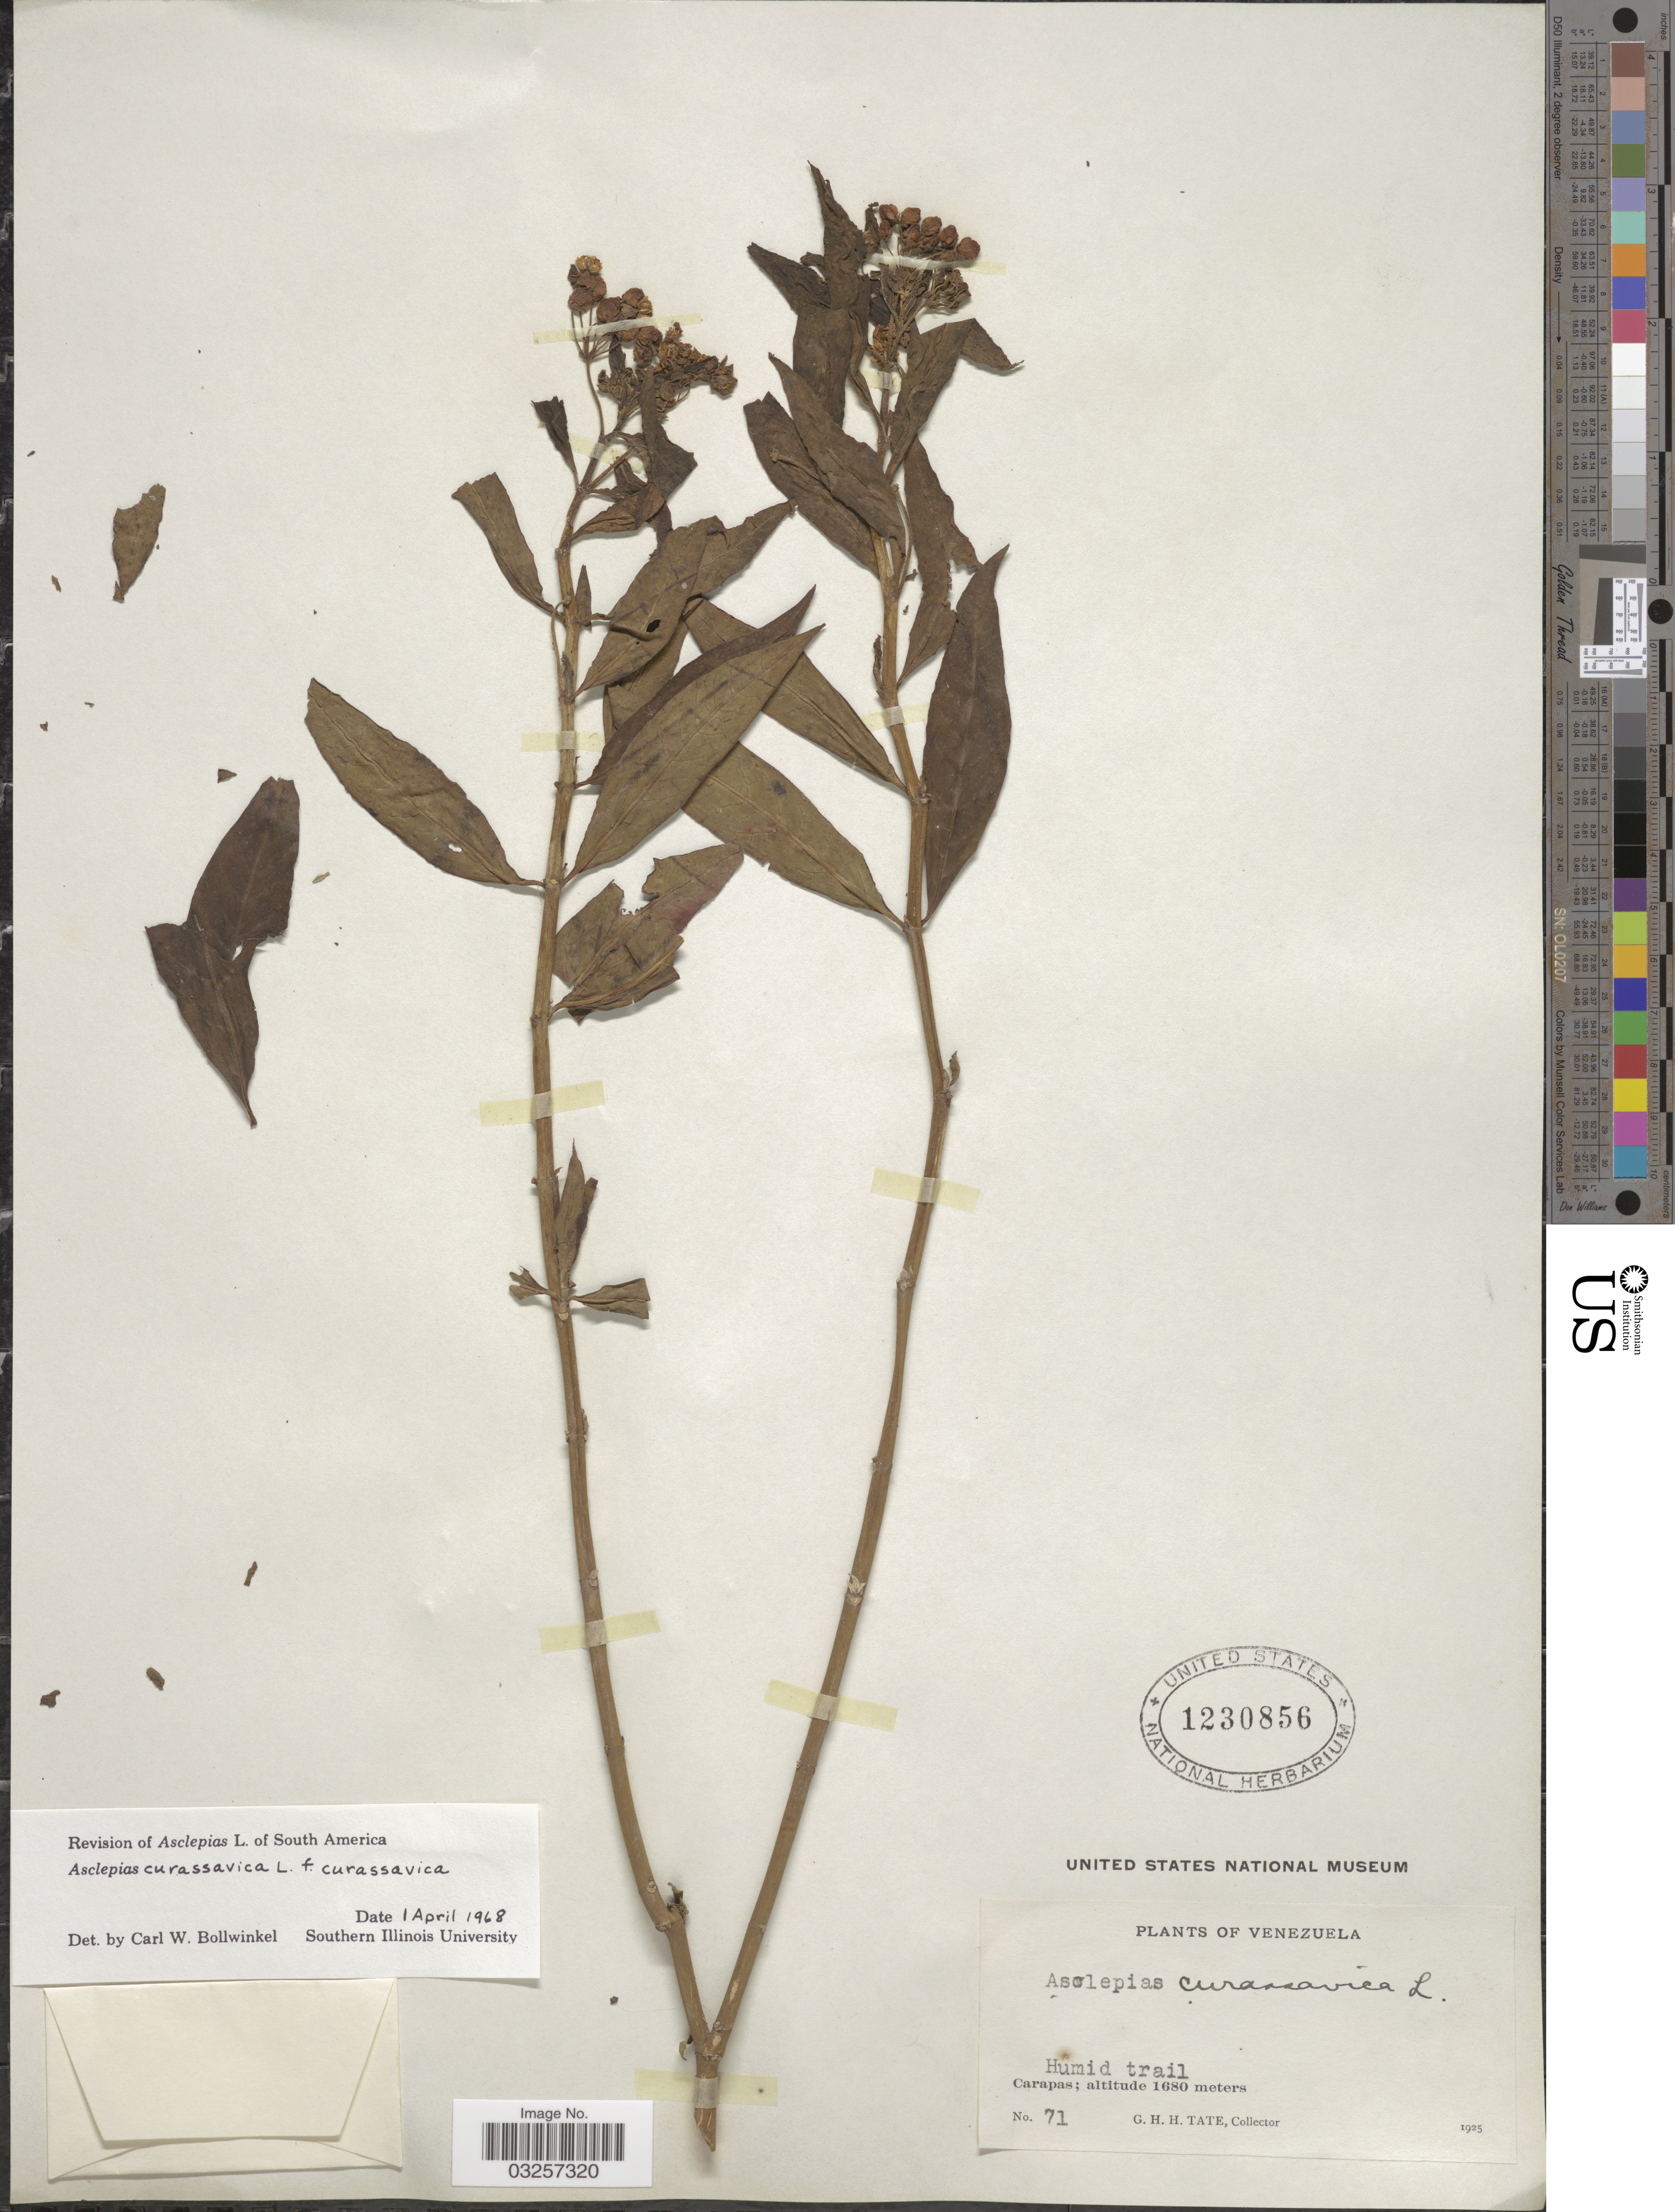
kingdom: Plantae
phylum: Tracheophyta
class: Magnoliopsida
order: Gentianales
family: Apocynaceae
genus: Asclepias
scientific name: Asclepias curassavica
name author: L.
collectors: G. H. H.Tate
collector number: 71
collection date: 1925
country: Venezuela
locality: Humid trail. Carapas.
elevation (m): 1680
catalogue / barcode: US 1230856